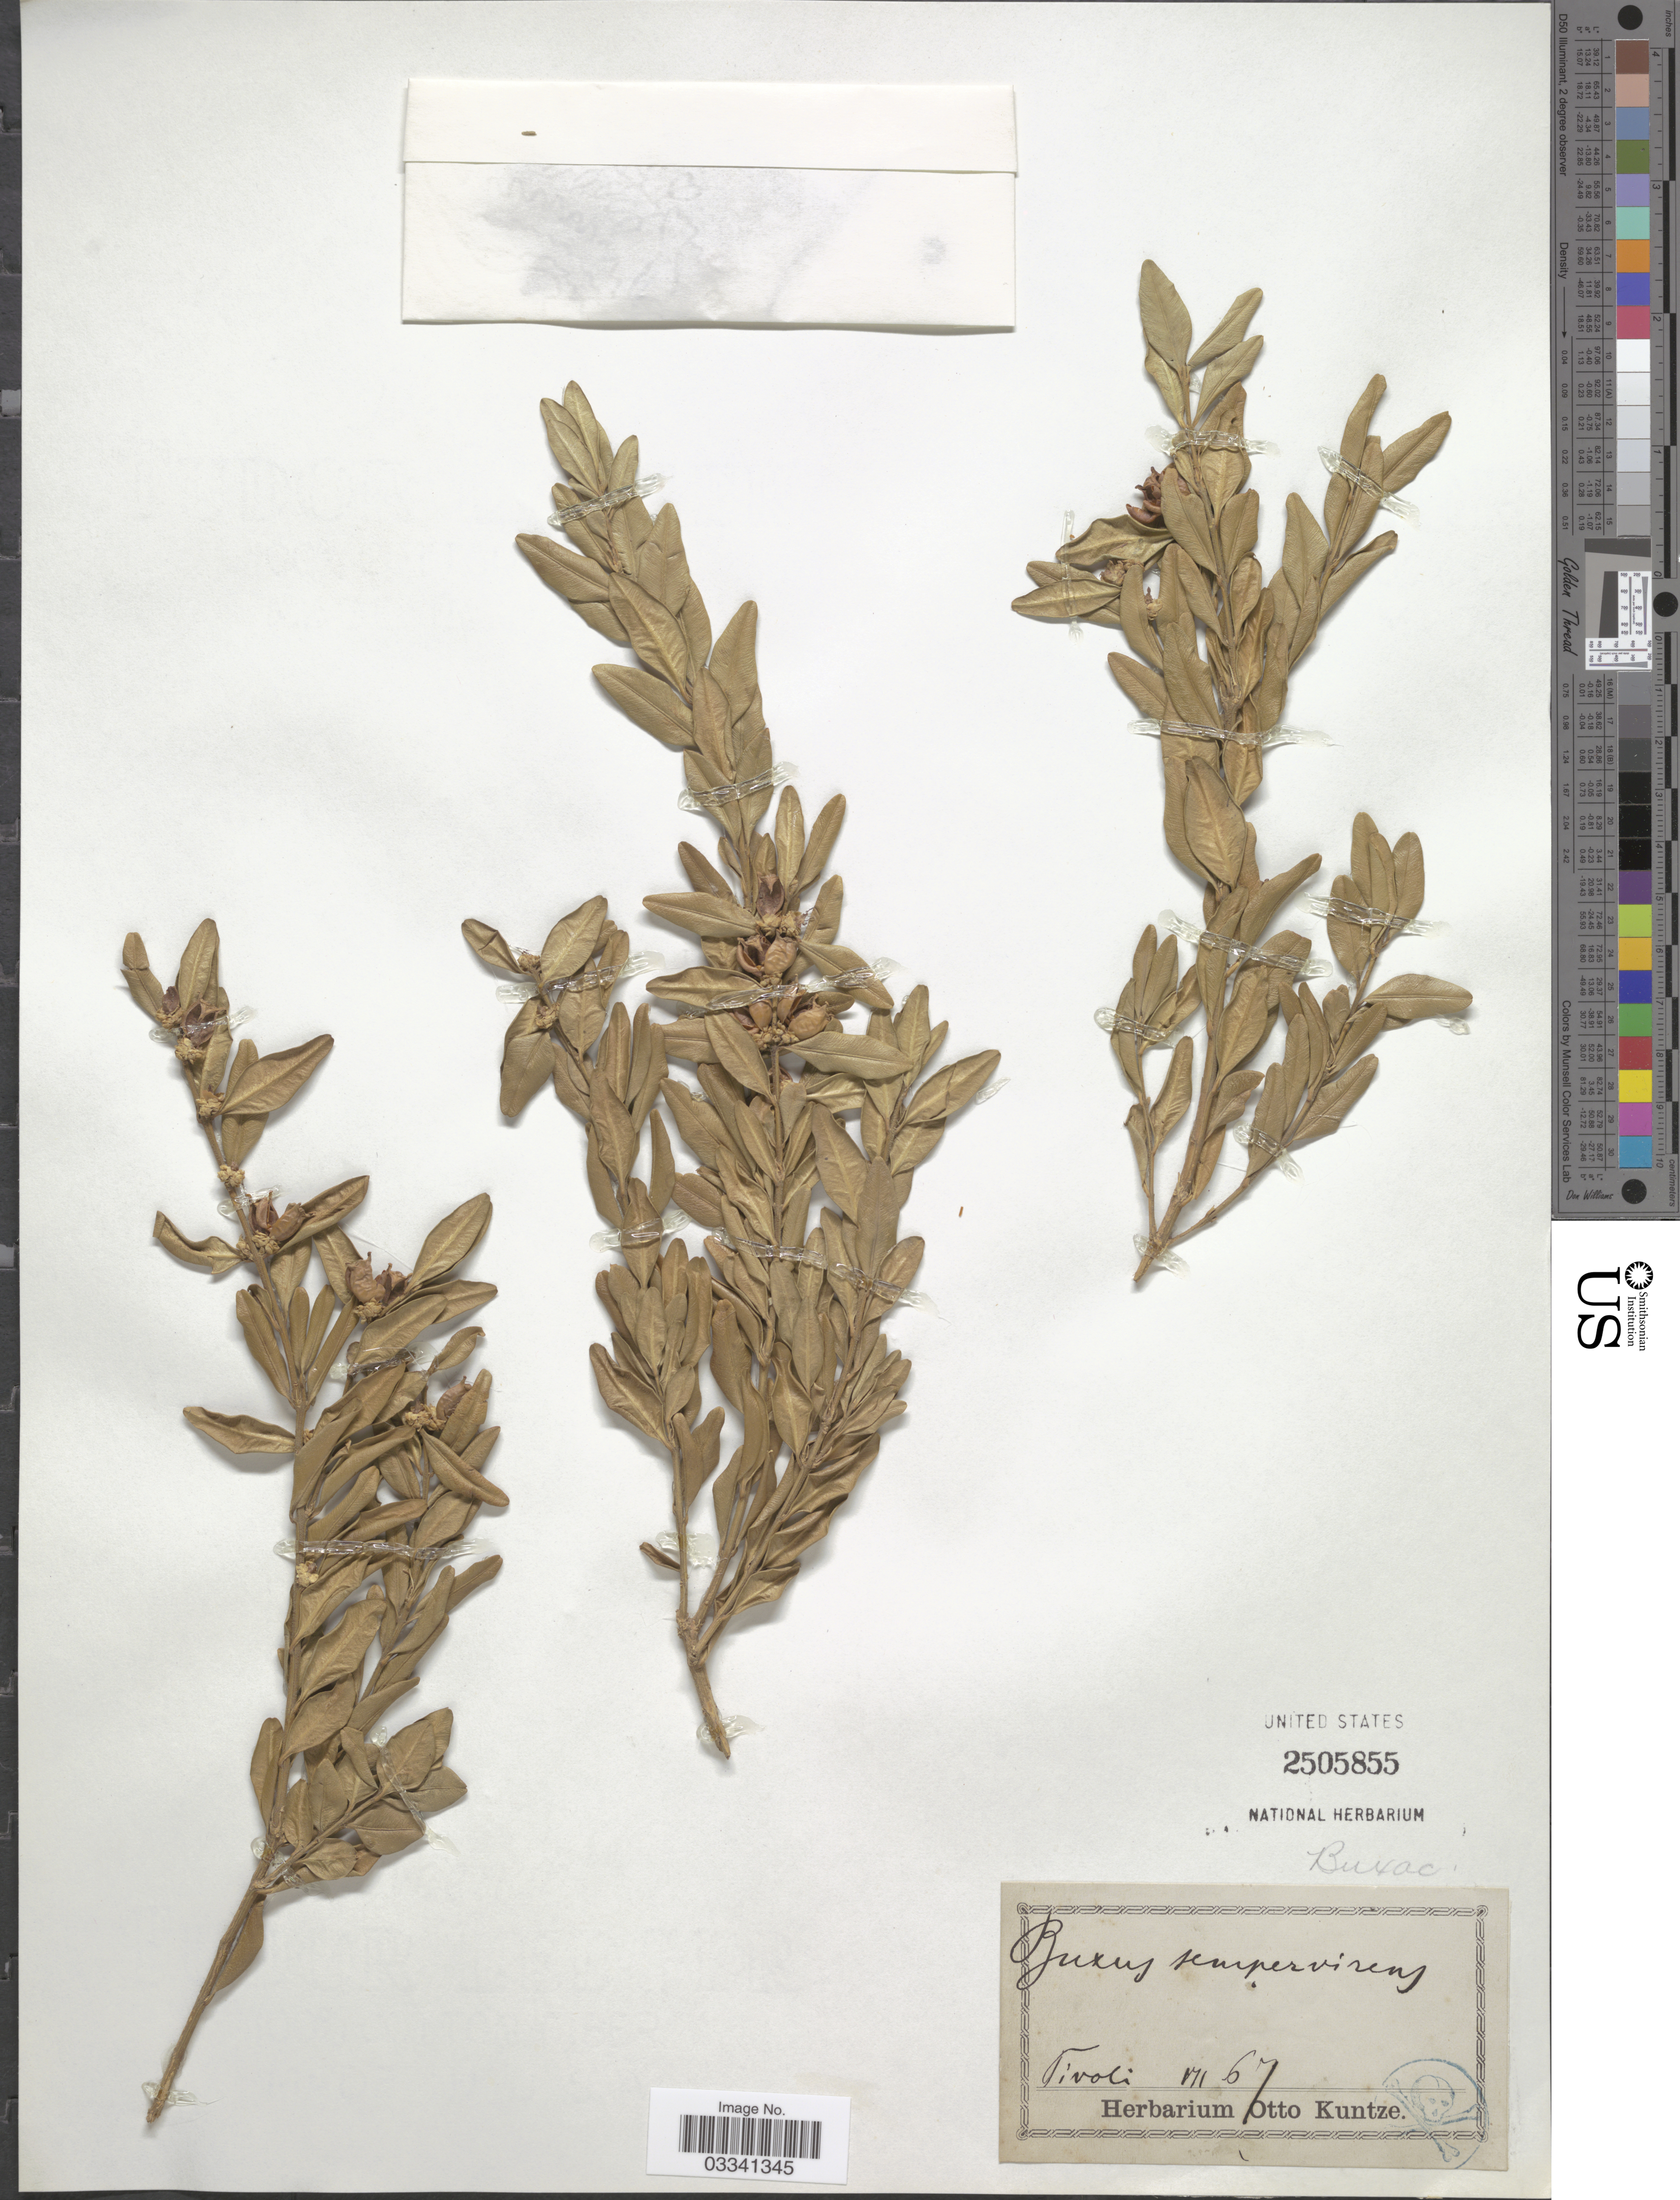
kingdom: Plantae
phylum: Tracheophyta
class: Magnoliopsida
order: Buxales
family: Buxaceae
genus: Buxus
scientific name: Buxus sempervirens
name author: L.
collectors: ex herb. Otto Kuntze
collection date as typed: Transcribed d/m/y: /7/67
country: Italy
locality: Tivoli.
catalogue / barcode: US 2505855